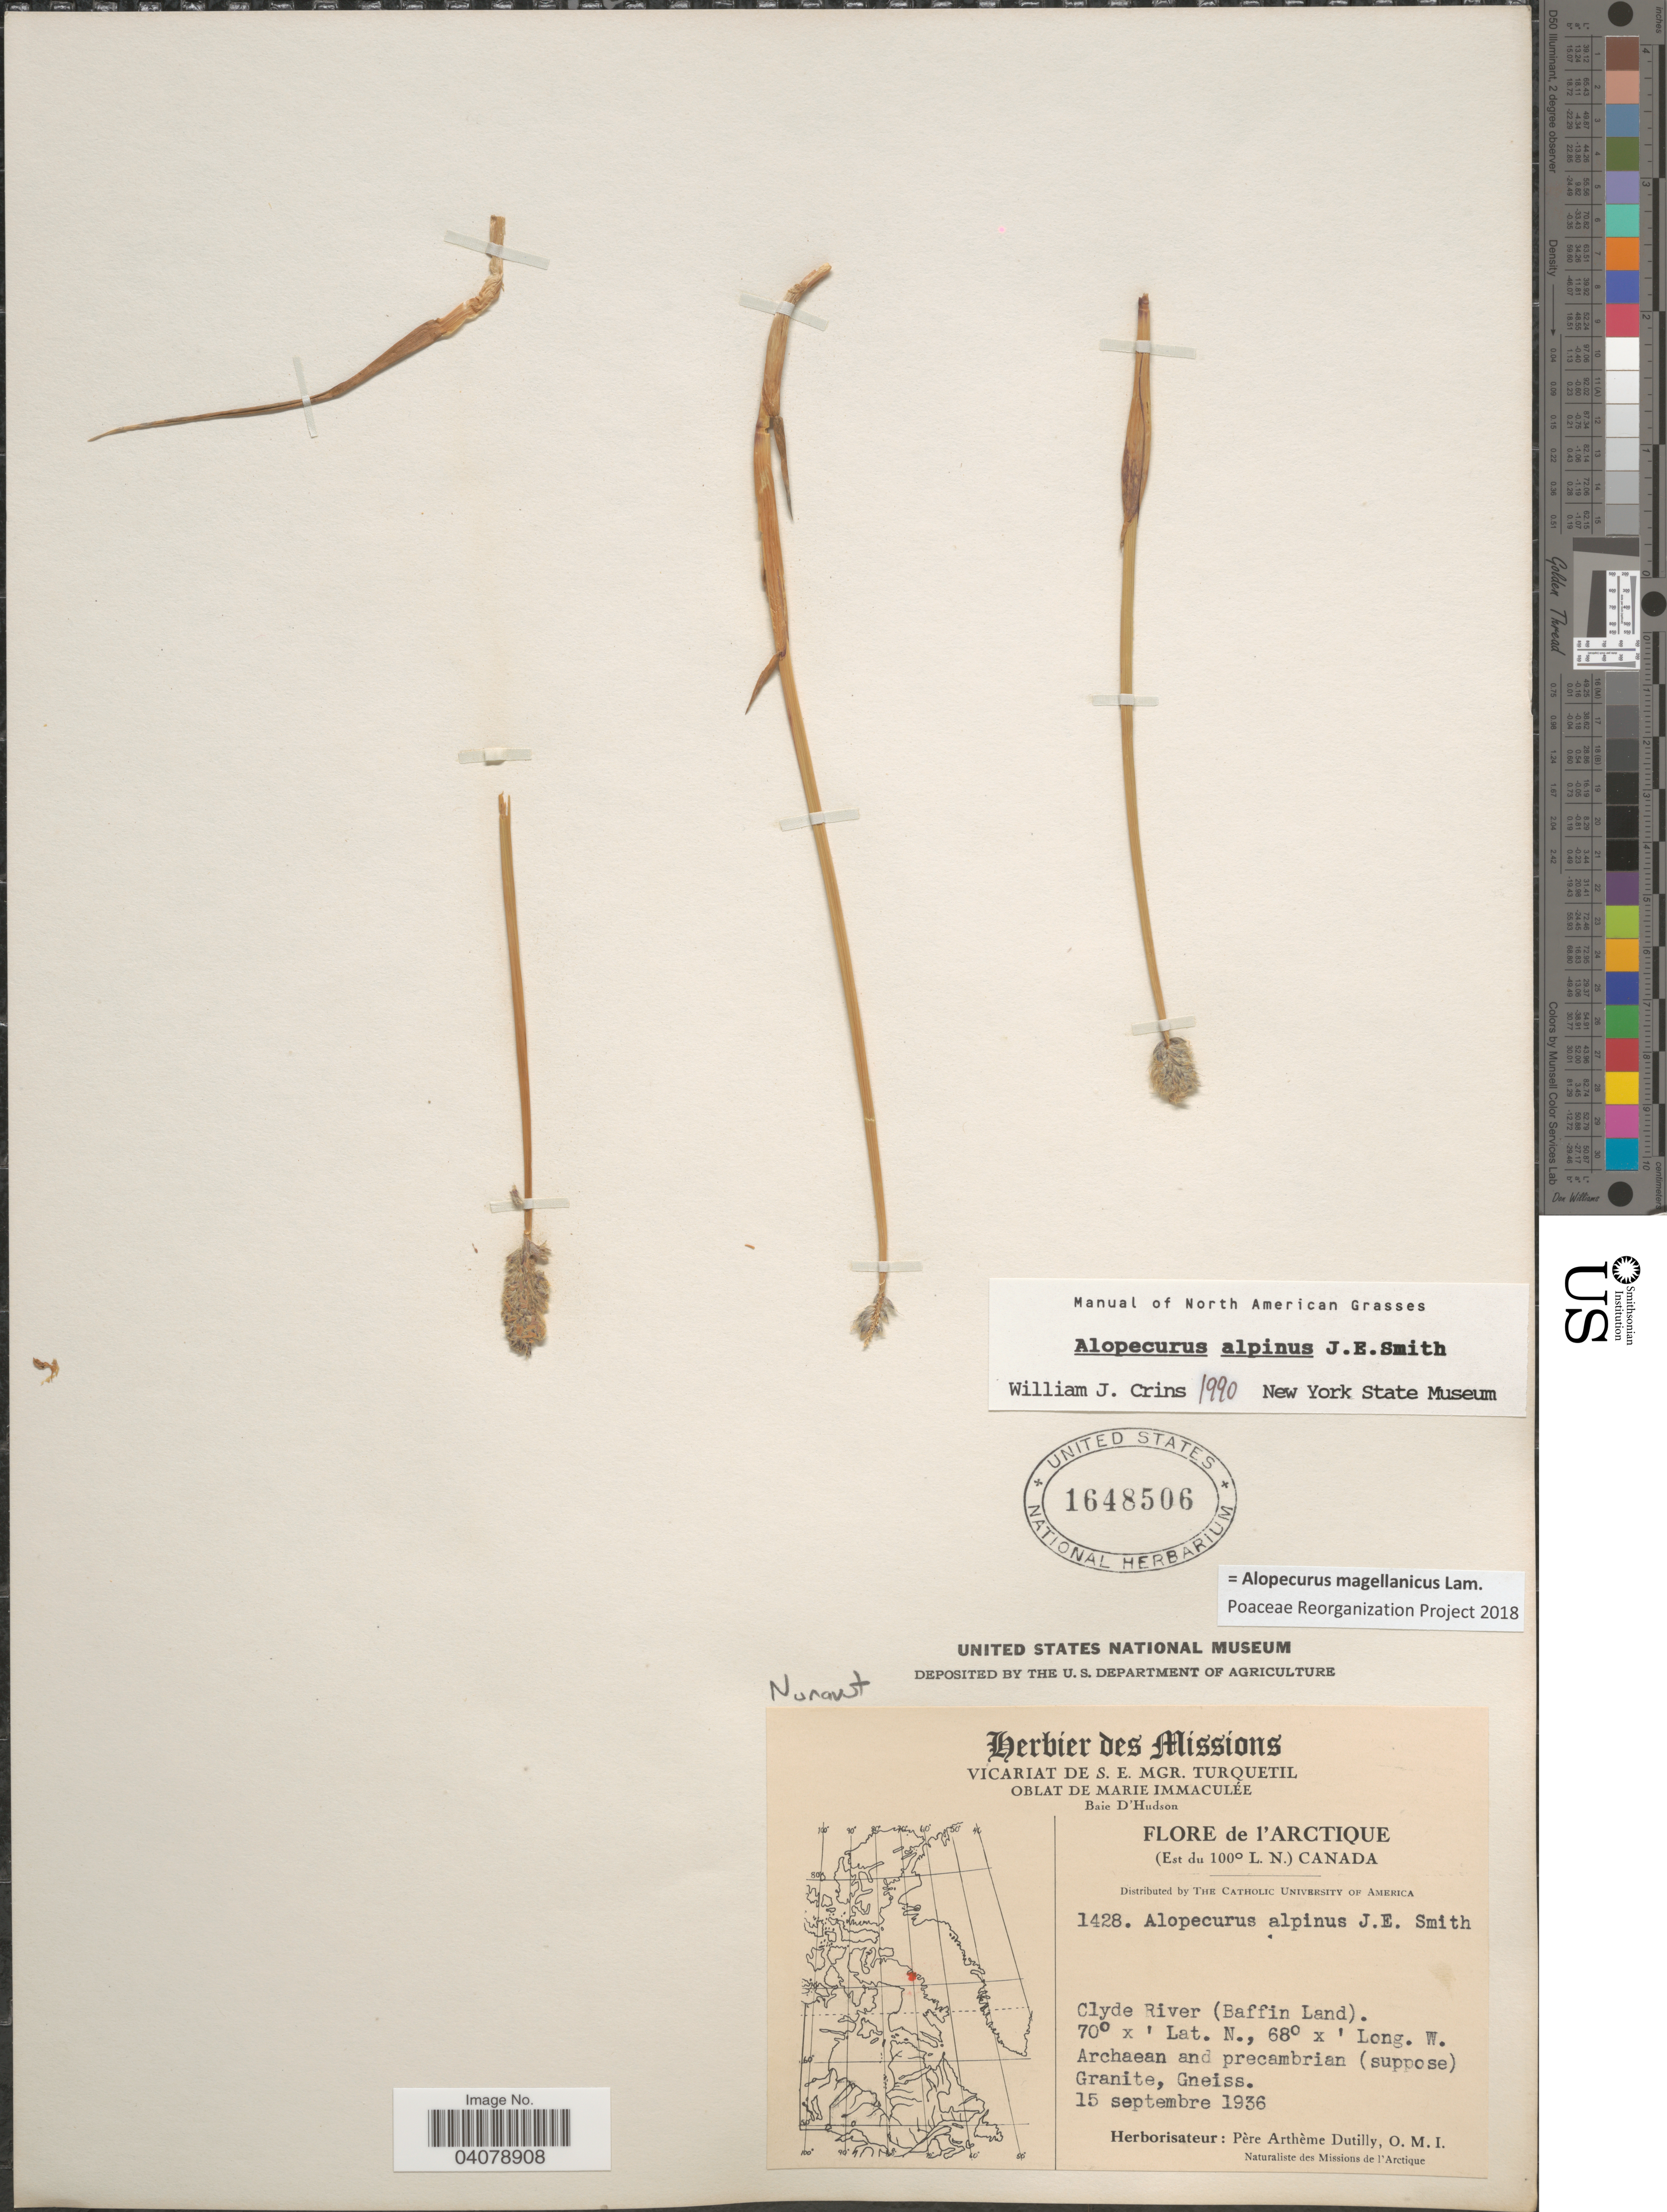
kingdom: Plantae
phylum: Tracheophyta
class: Liliopsida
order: Poales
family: Poaceae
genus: Alopecurus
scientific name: Alopecurus magellanicus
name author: Lam.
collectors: P. Dutilly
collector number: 1428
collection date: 1936-09-15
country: Canada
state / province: Nunavut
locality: Herbier des Missions. Baie d'Hudson [unsure placement]. L'Arctique (Est du 100º L. N.). Clyde River (Baffin Land). Naturaliste des Missions de l'Arctique.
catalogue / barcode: US 1648506